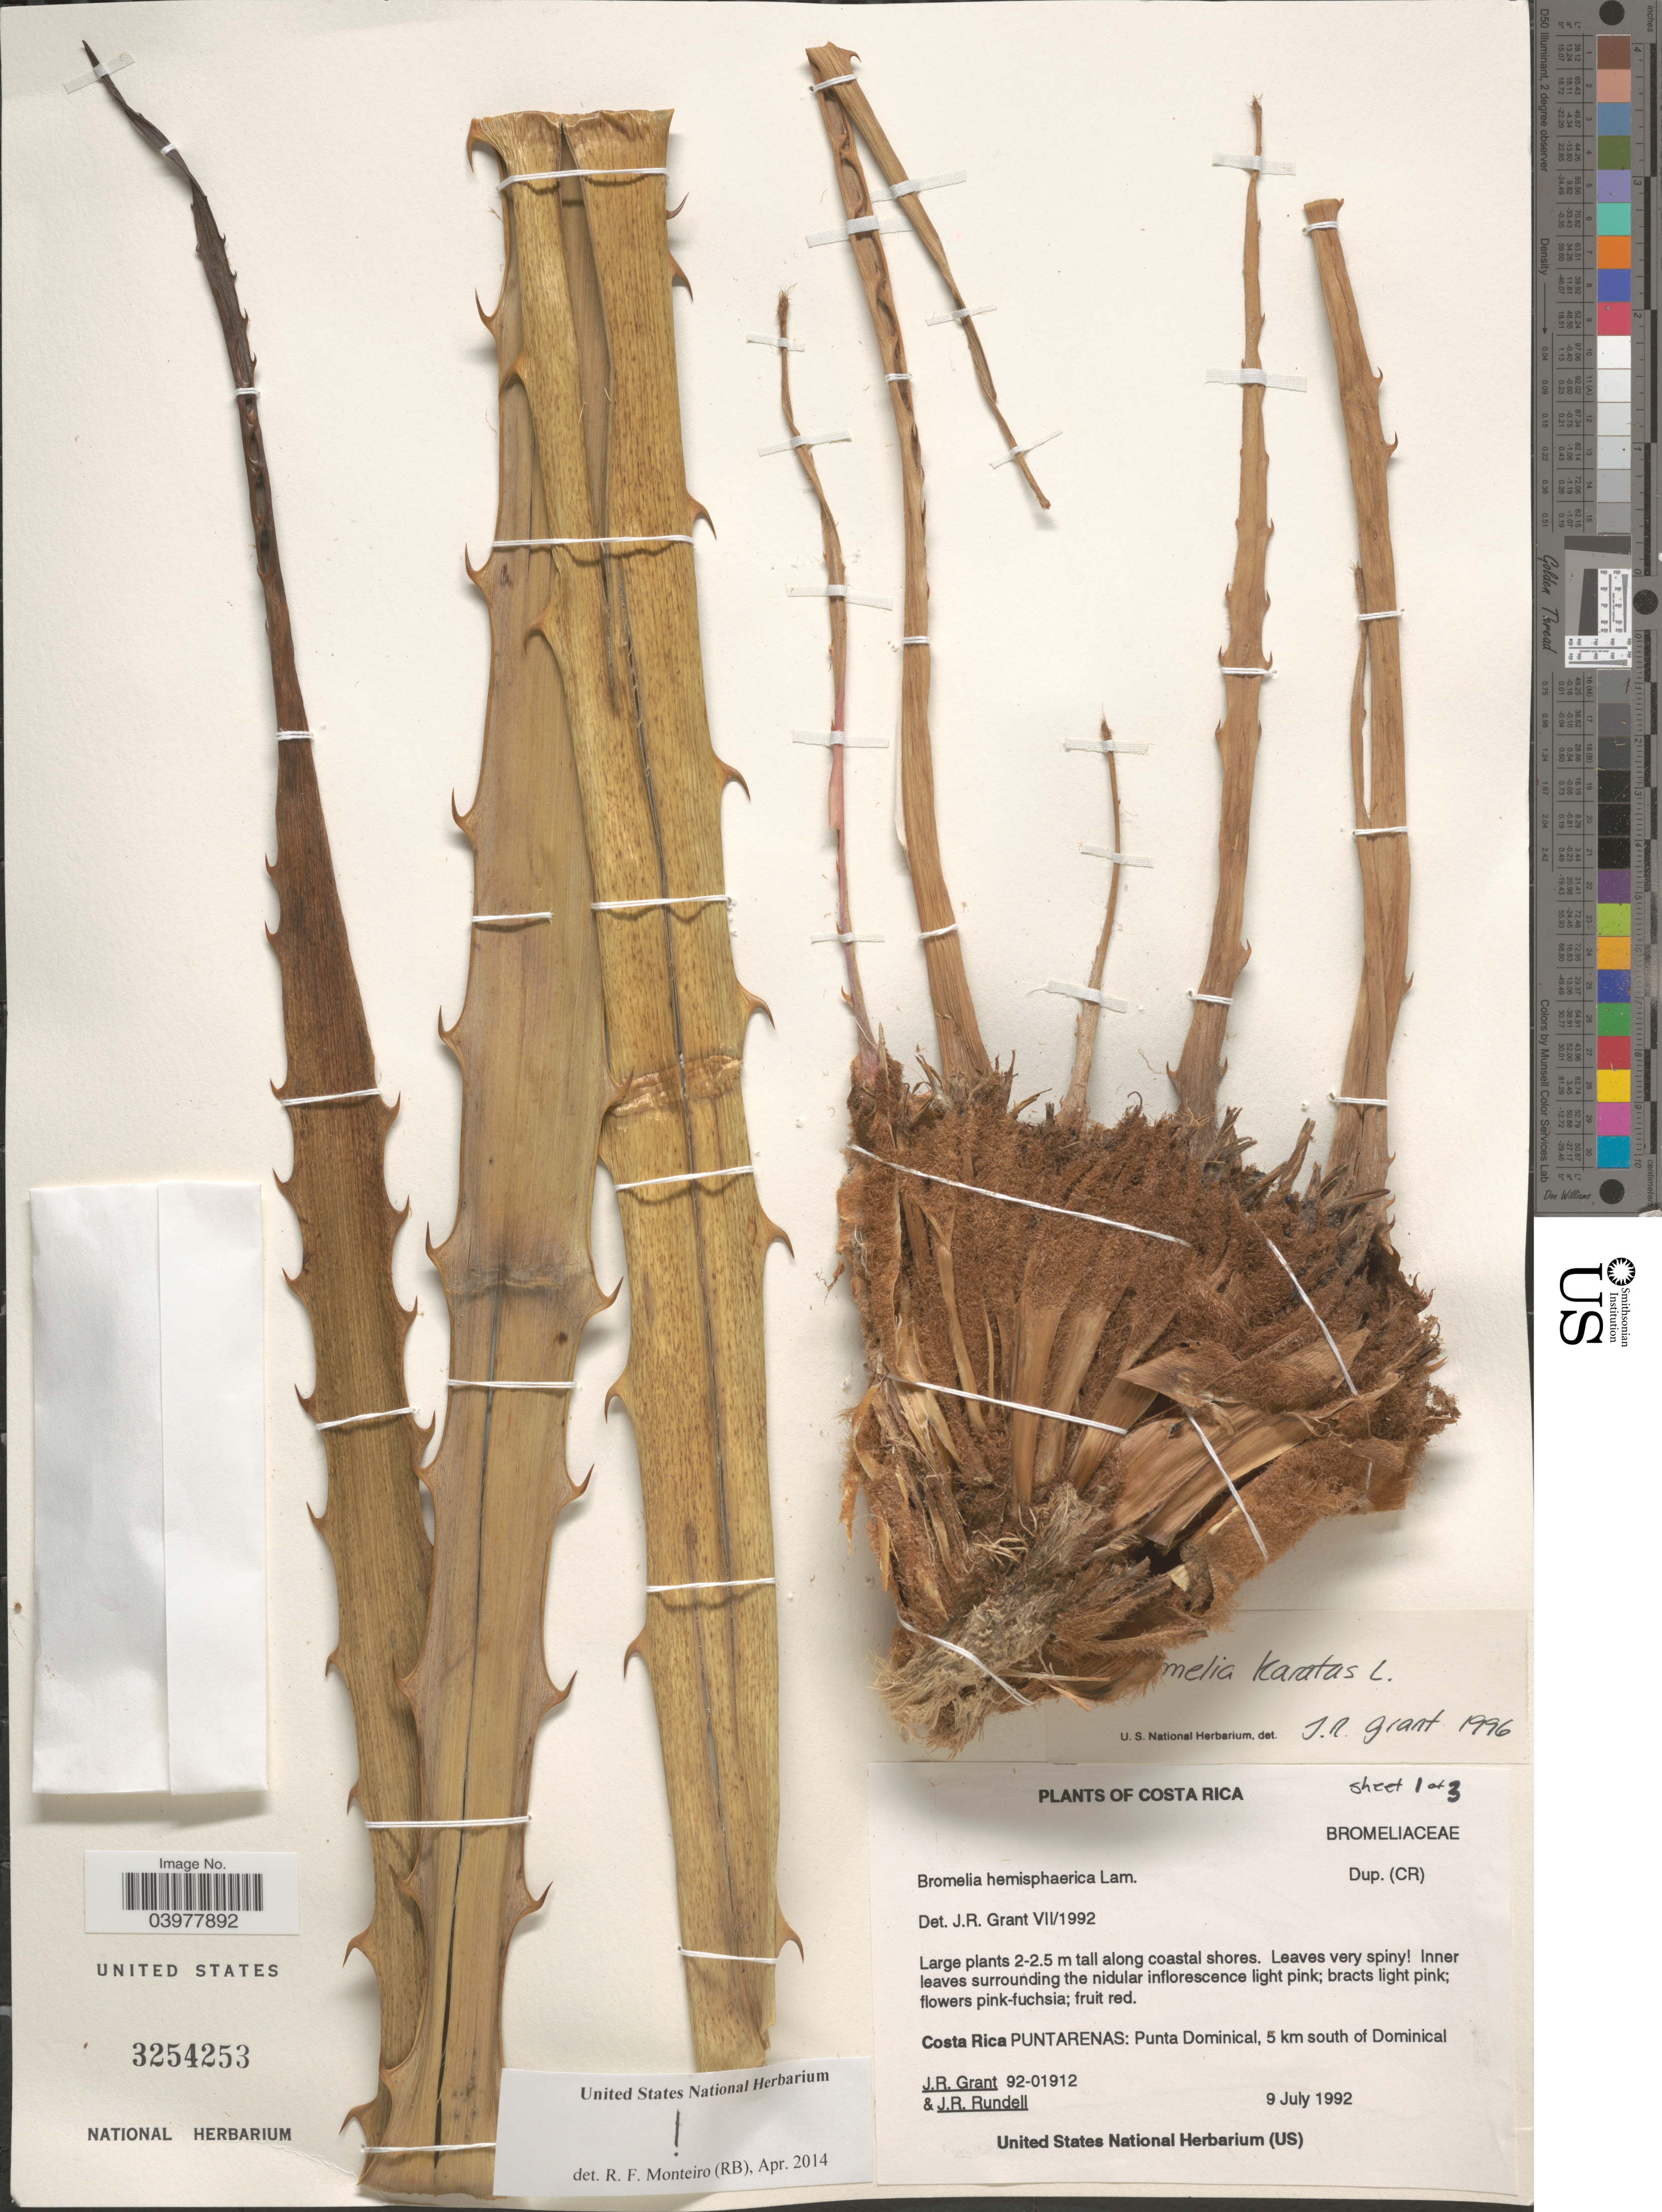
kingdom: Plantae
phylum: Tracheophyta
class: Liliopsida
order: Poales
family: Bromeliaceae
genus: Bromelia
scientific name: Bromelia karatas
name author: L.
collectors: J. Grant & J. R. Rundell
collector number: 92-01912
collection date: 1992-07-09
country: Costa Rica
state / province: Puntarenas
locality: Punta Dominical, 5 km south of Dominical.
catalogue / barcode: US 3254253